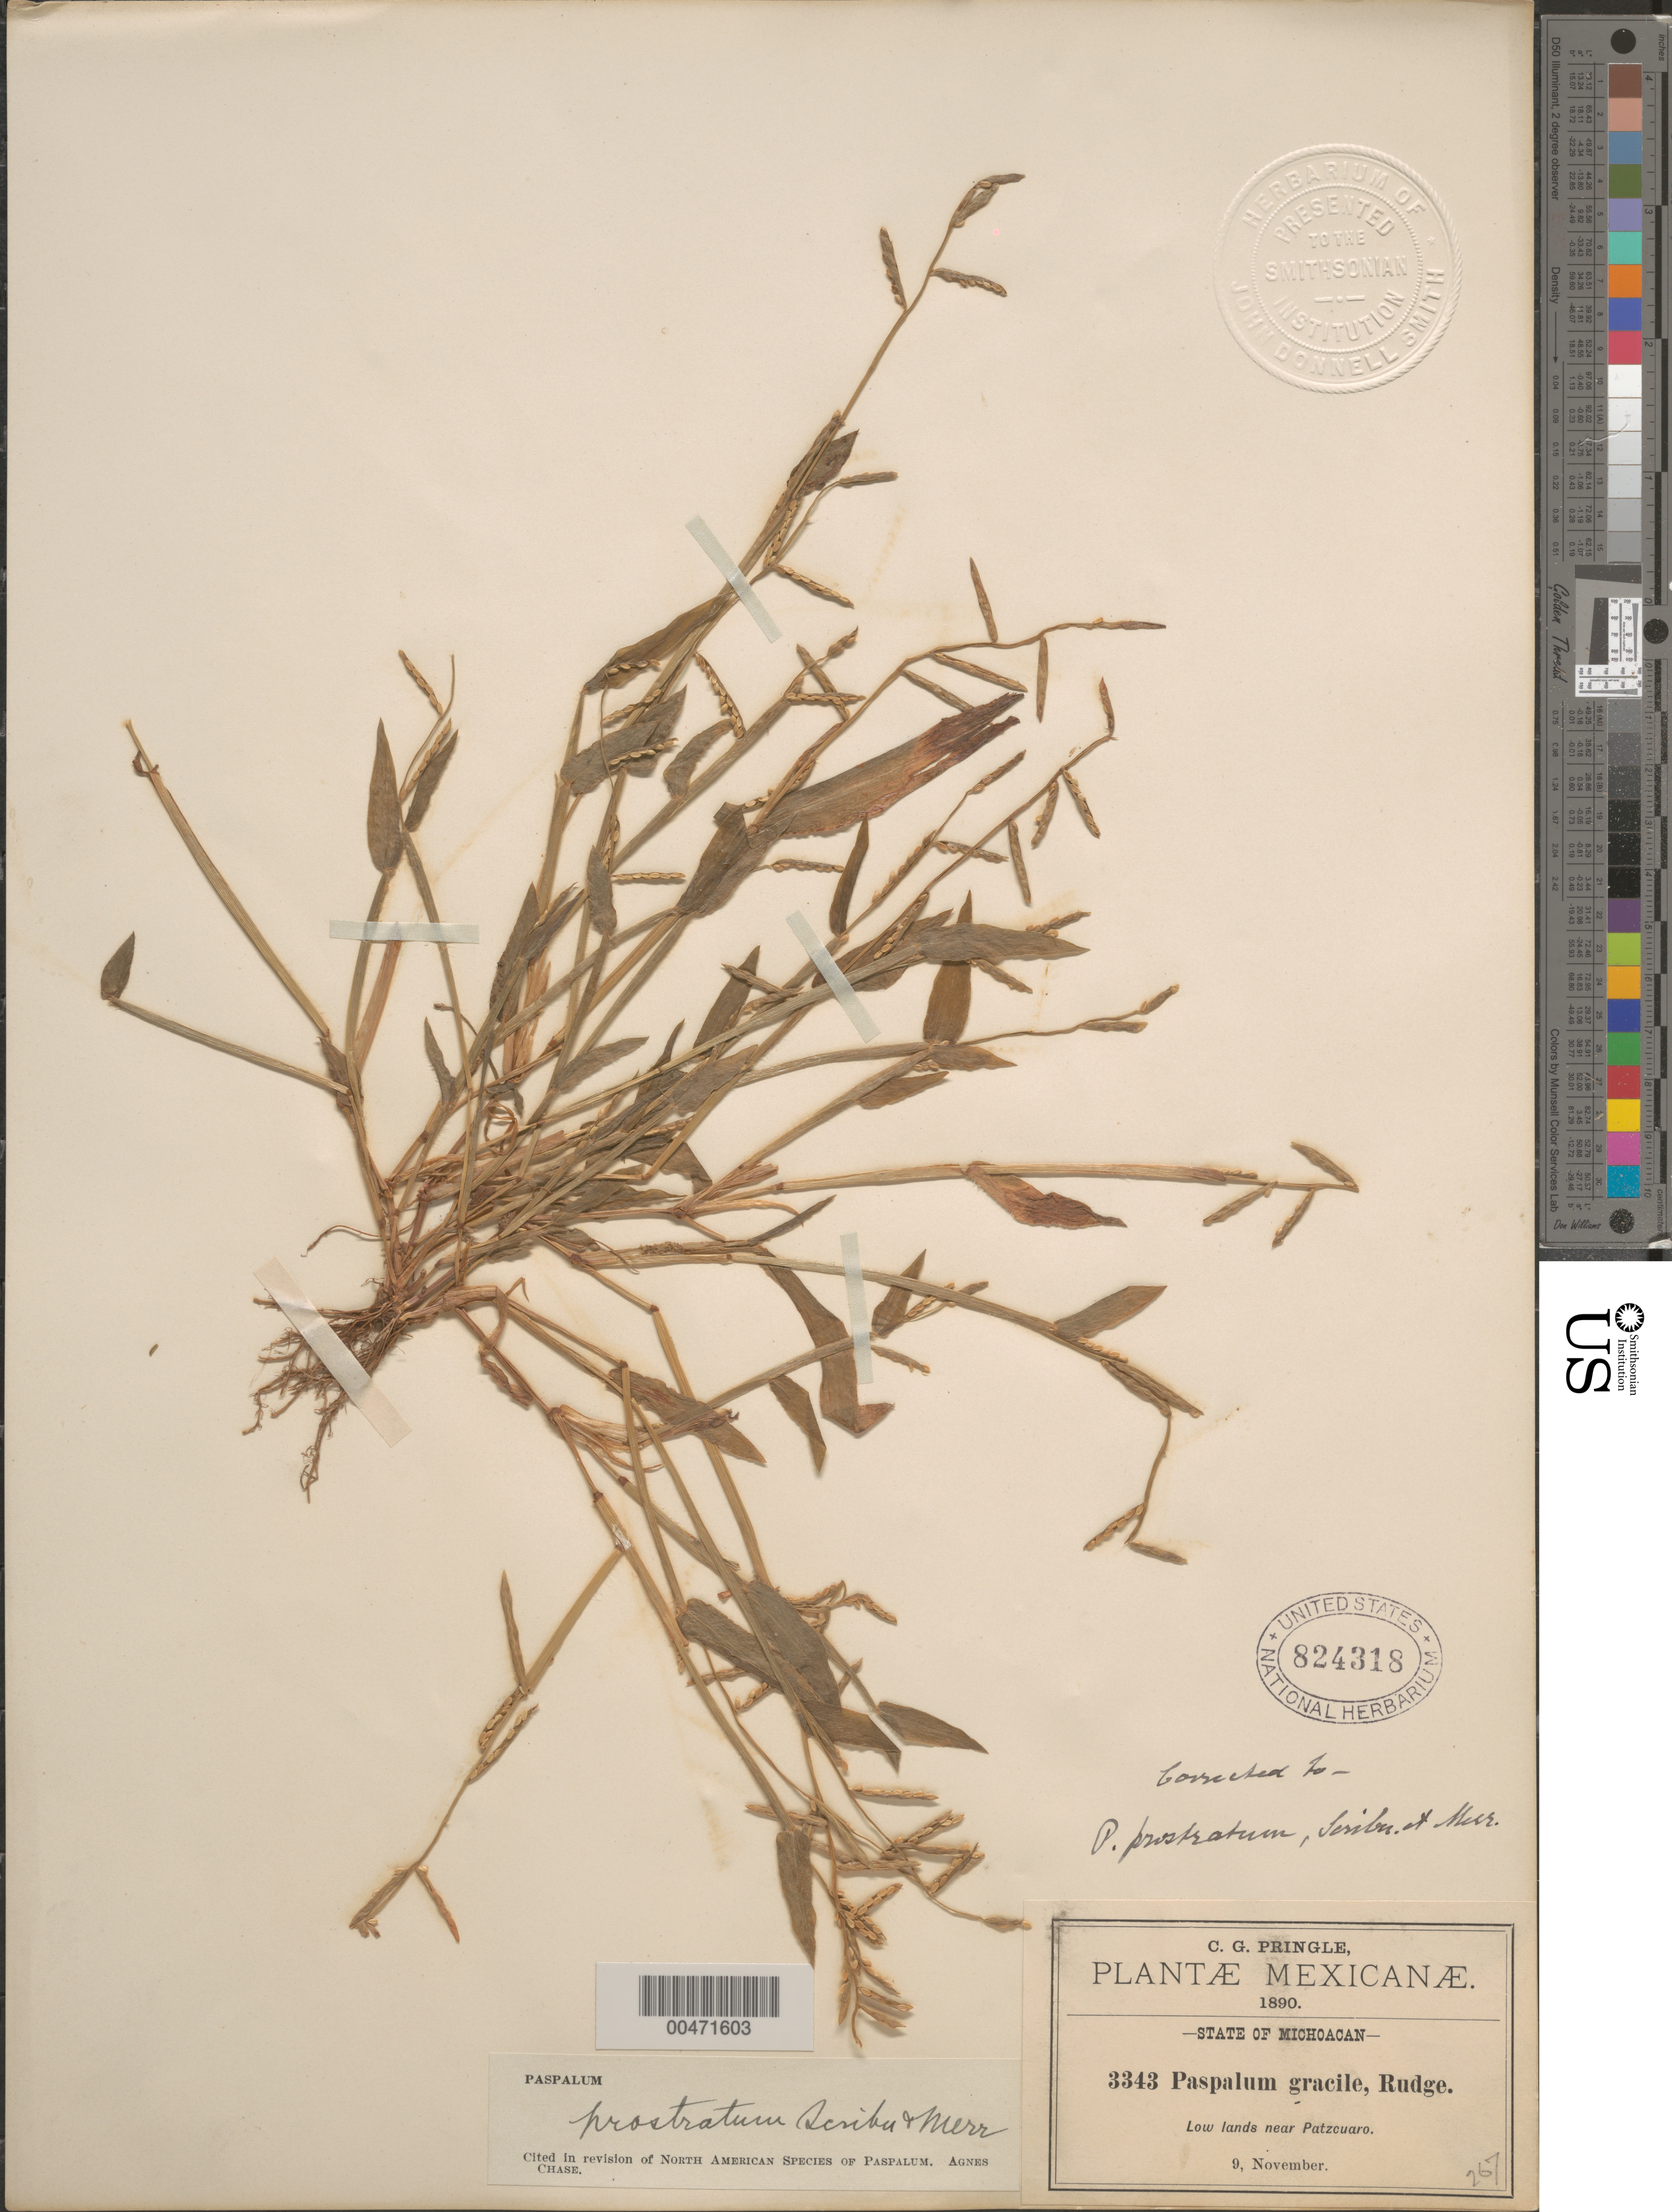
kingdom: Plantae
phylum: Tracheophyta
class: Liliopsida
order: Poales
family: Poaceae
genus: Paspalum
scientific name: Paspalum prostratum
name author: Scribn. & Merr.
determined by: Chase, [M.] Agnes, (US)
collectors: C. G. Pringle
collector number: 3343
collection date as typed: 9 Nov 1890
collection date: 1890-11-09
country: Mexico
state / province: Michoacán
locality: Near Patzcuaro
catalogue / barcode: US 824318